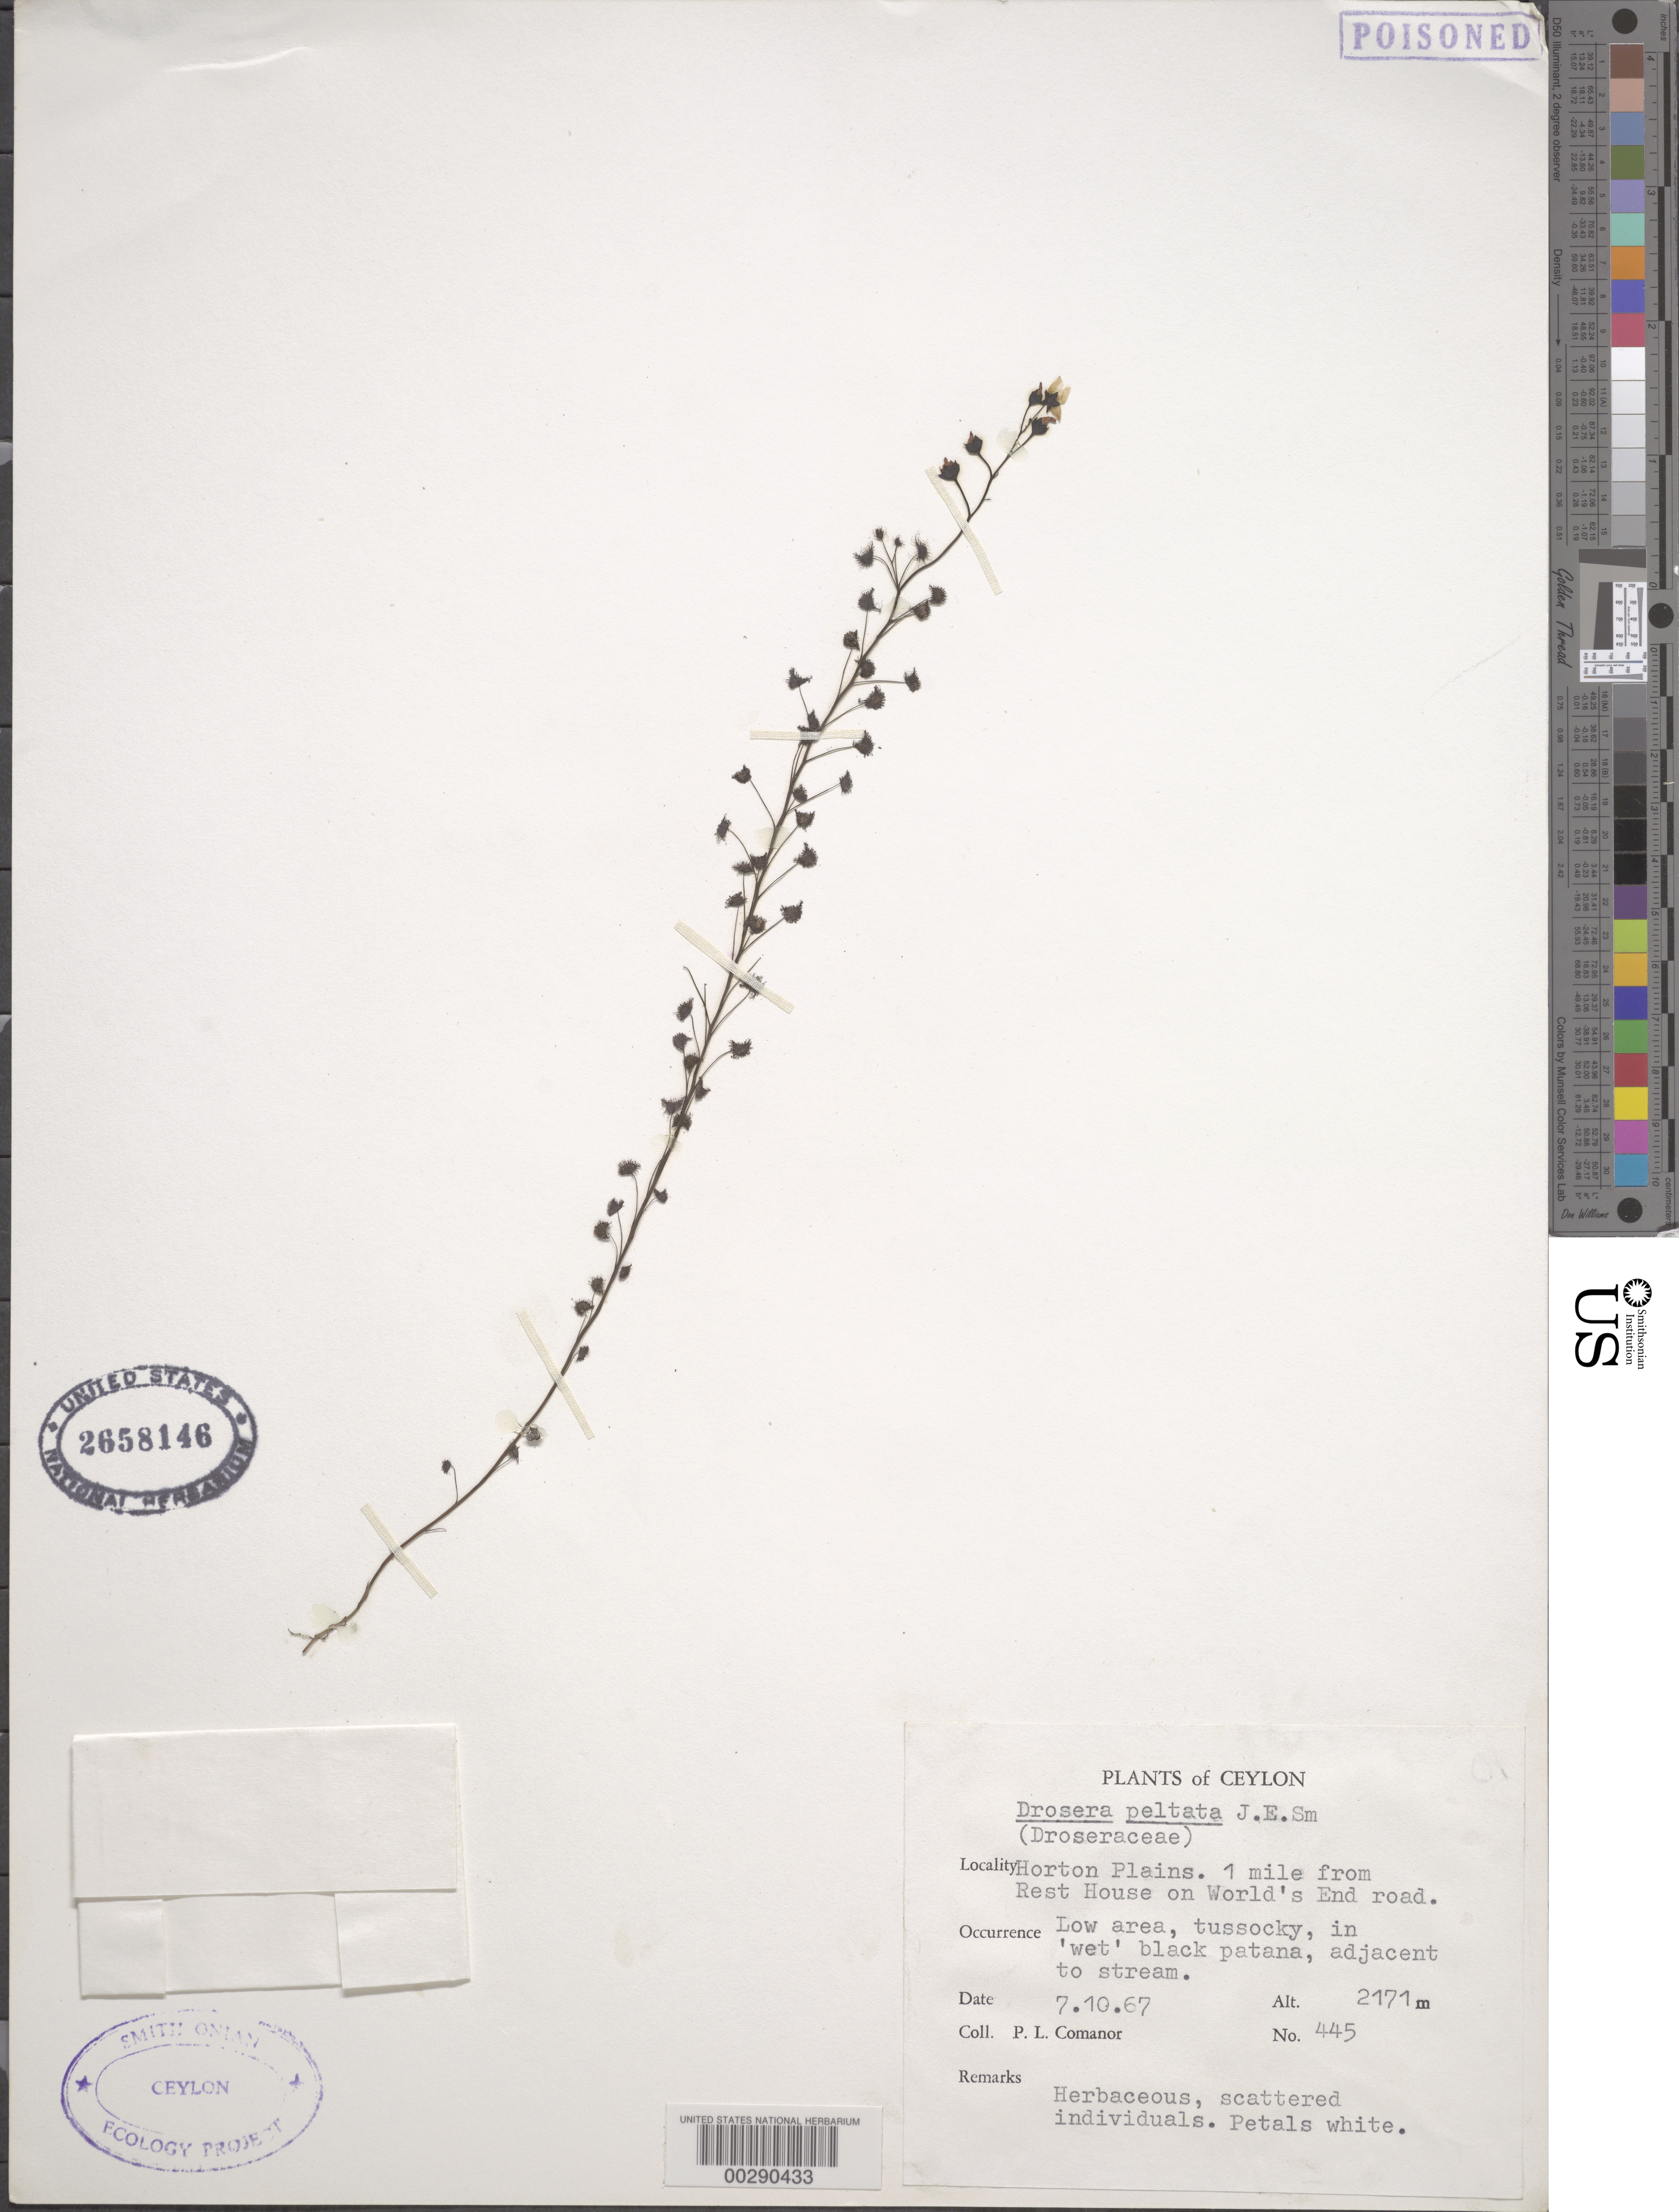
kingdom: Plantae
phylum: Tracheophyta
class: Magnoliopsida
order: Caryophyllales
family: Droseraceae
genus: Drosera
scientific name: Drosera peltata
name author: Sm. ex Willd.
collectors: P. Comanor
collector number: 445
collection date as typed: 07 Oct 1967 or 10 Jul 1967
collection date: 1967-07-10 or 1967-10-07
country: Sri Lanka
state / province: Central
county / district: Nuwara Eliya Dist.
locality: Horton plains, 1 mi. from rest house on world's end road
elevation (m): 2171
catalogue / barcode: US 2658146